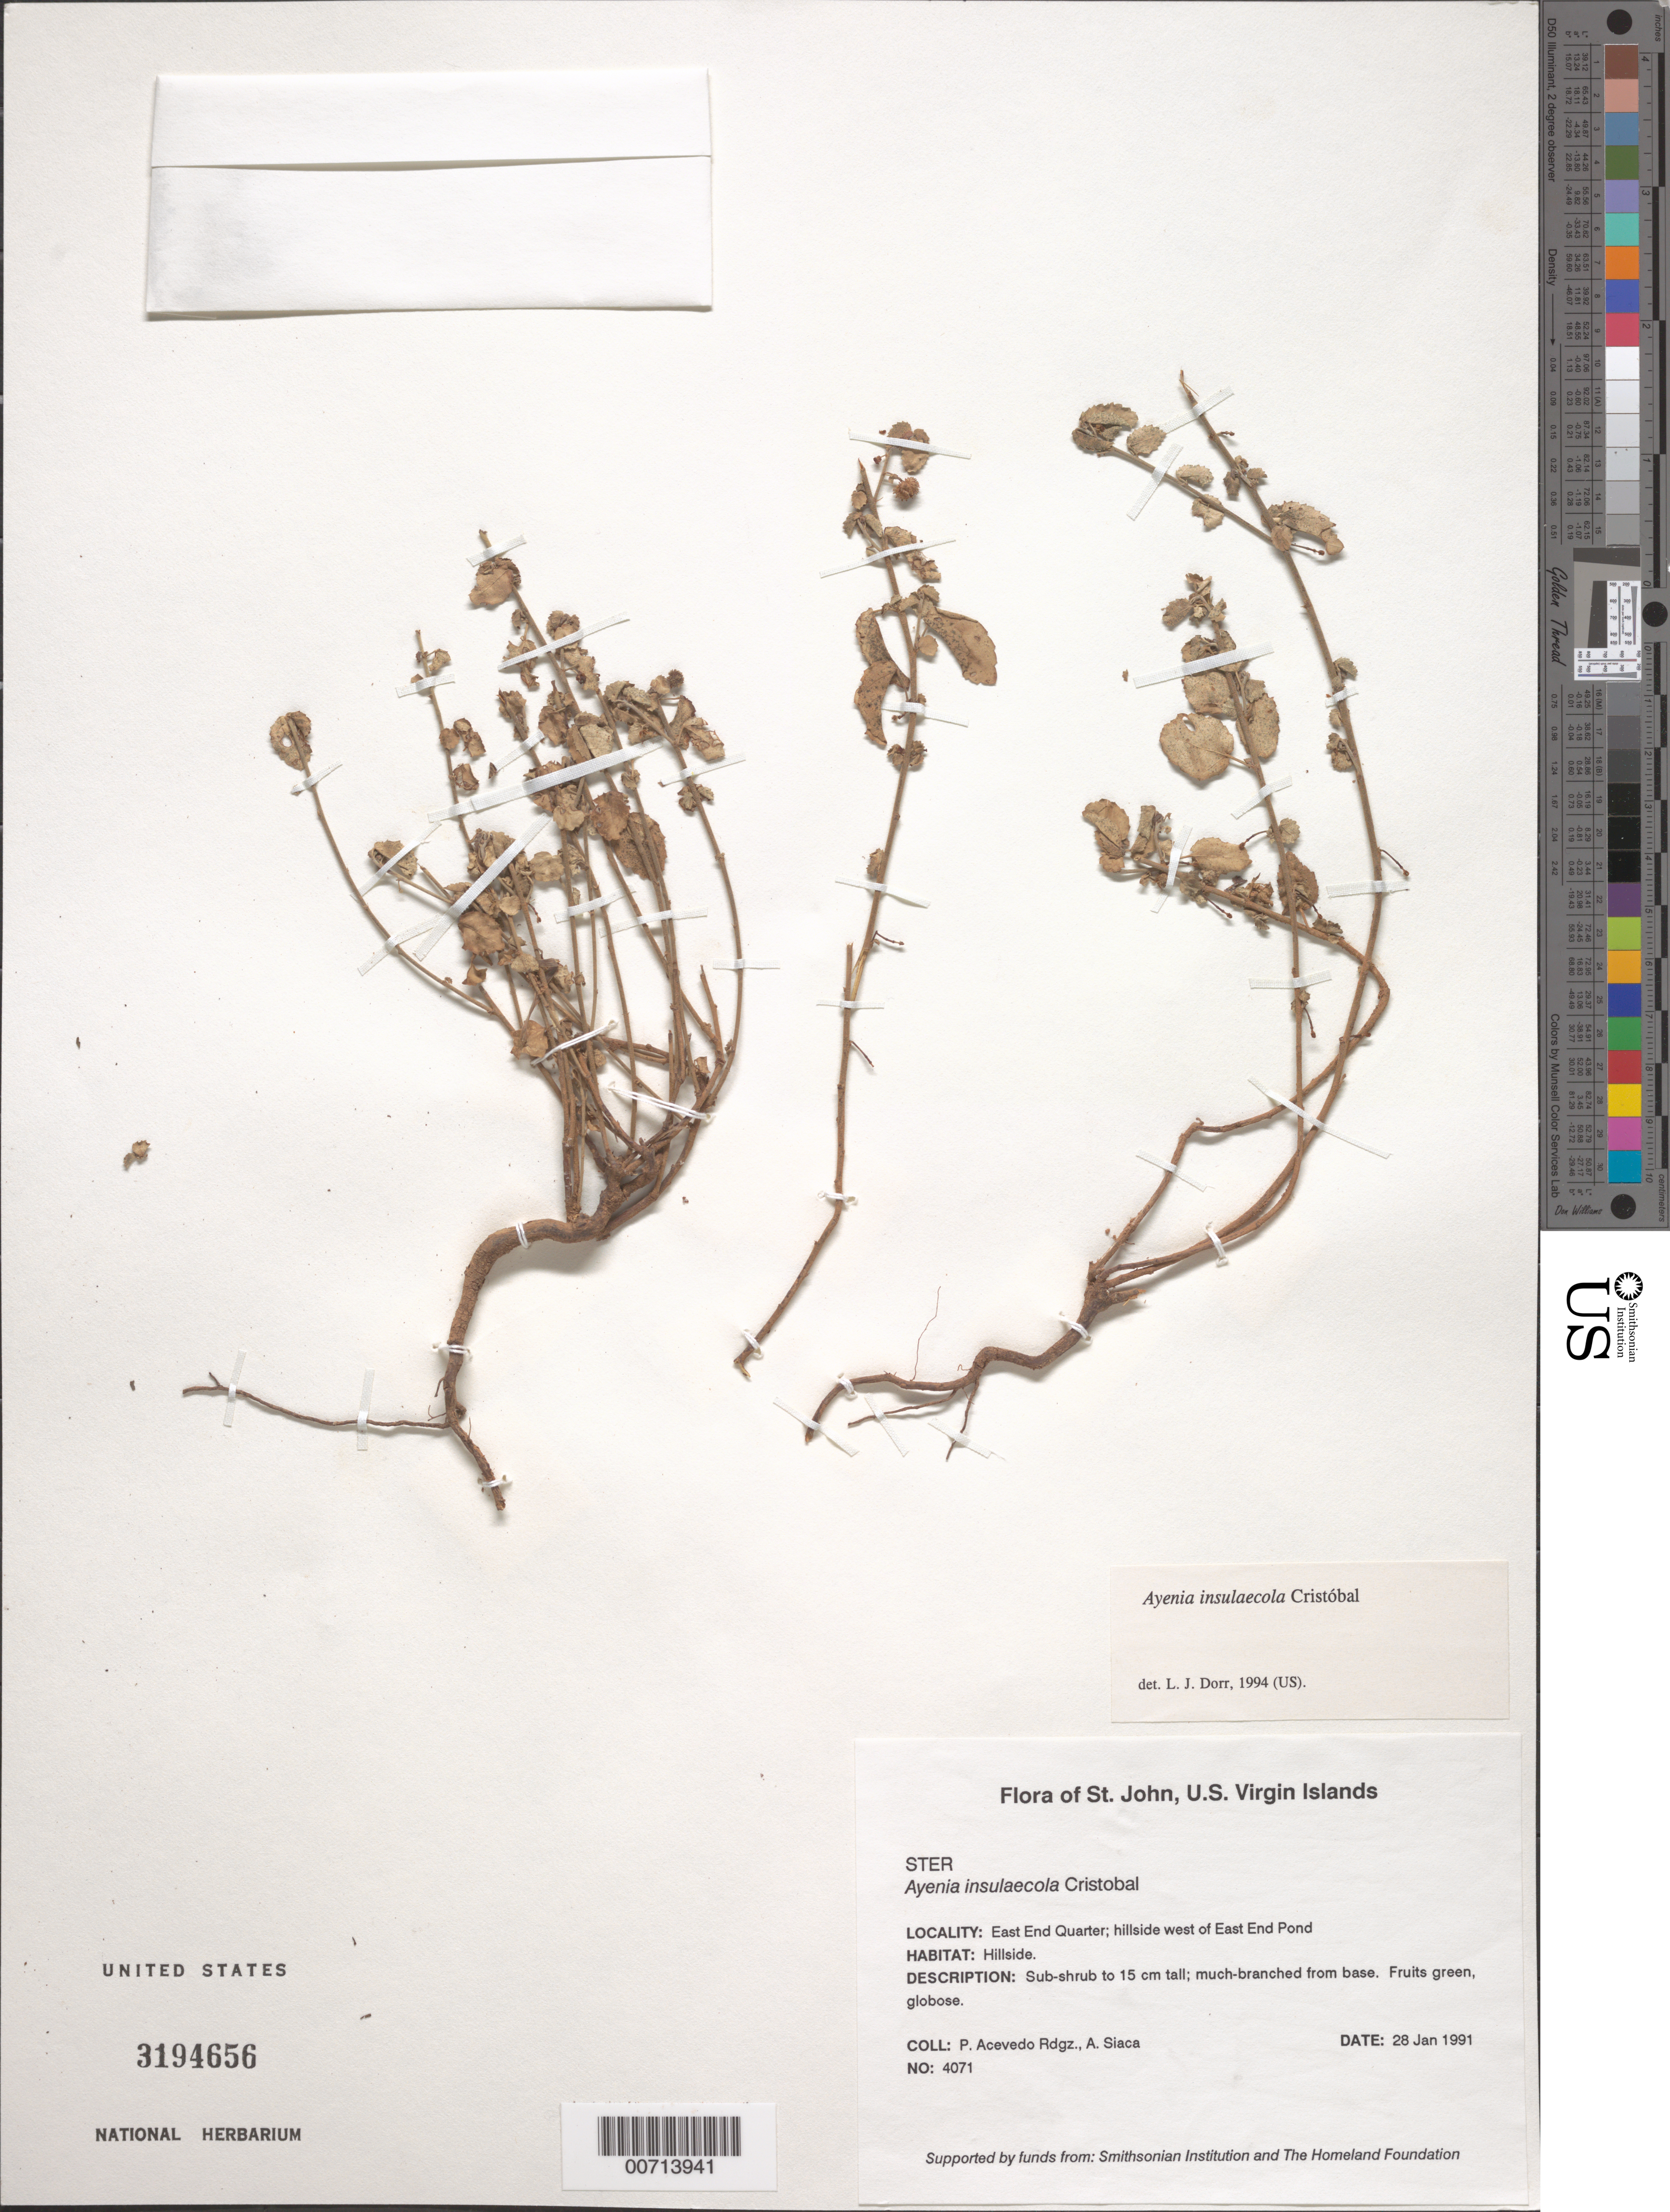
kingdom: Plantae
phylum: Tracheophyta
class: Magnoliopsida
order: Malvales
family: Malvaceae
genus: Ayenia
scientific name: Ayenia insulicola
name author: Cristóbal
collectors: P. Acevedo-Rodr. & A. Siaca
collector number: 4071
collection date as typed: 28 Jan 1991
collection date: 1991-01-28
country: U.S. Virgin Islands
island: St. John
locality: East End Quarter; hillside west of East End Pond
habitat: Hillside.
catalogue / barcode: US 3194656